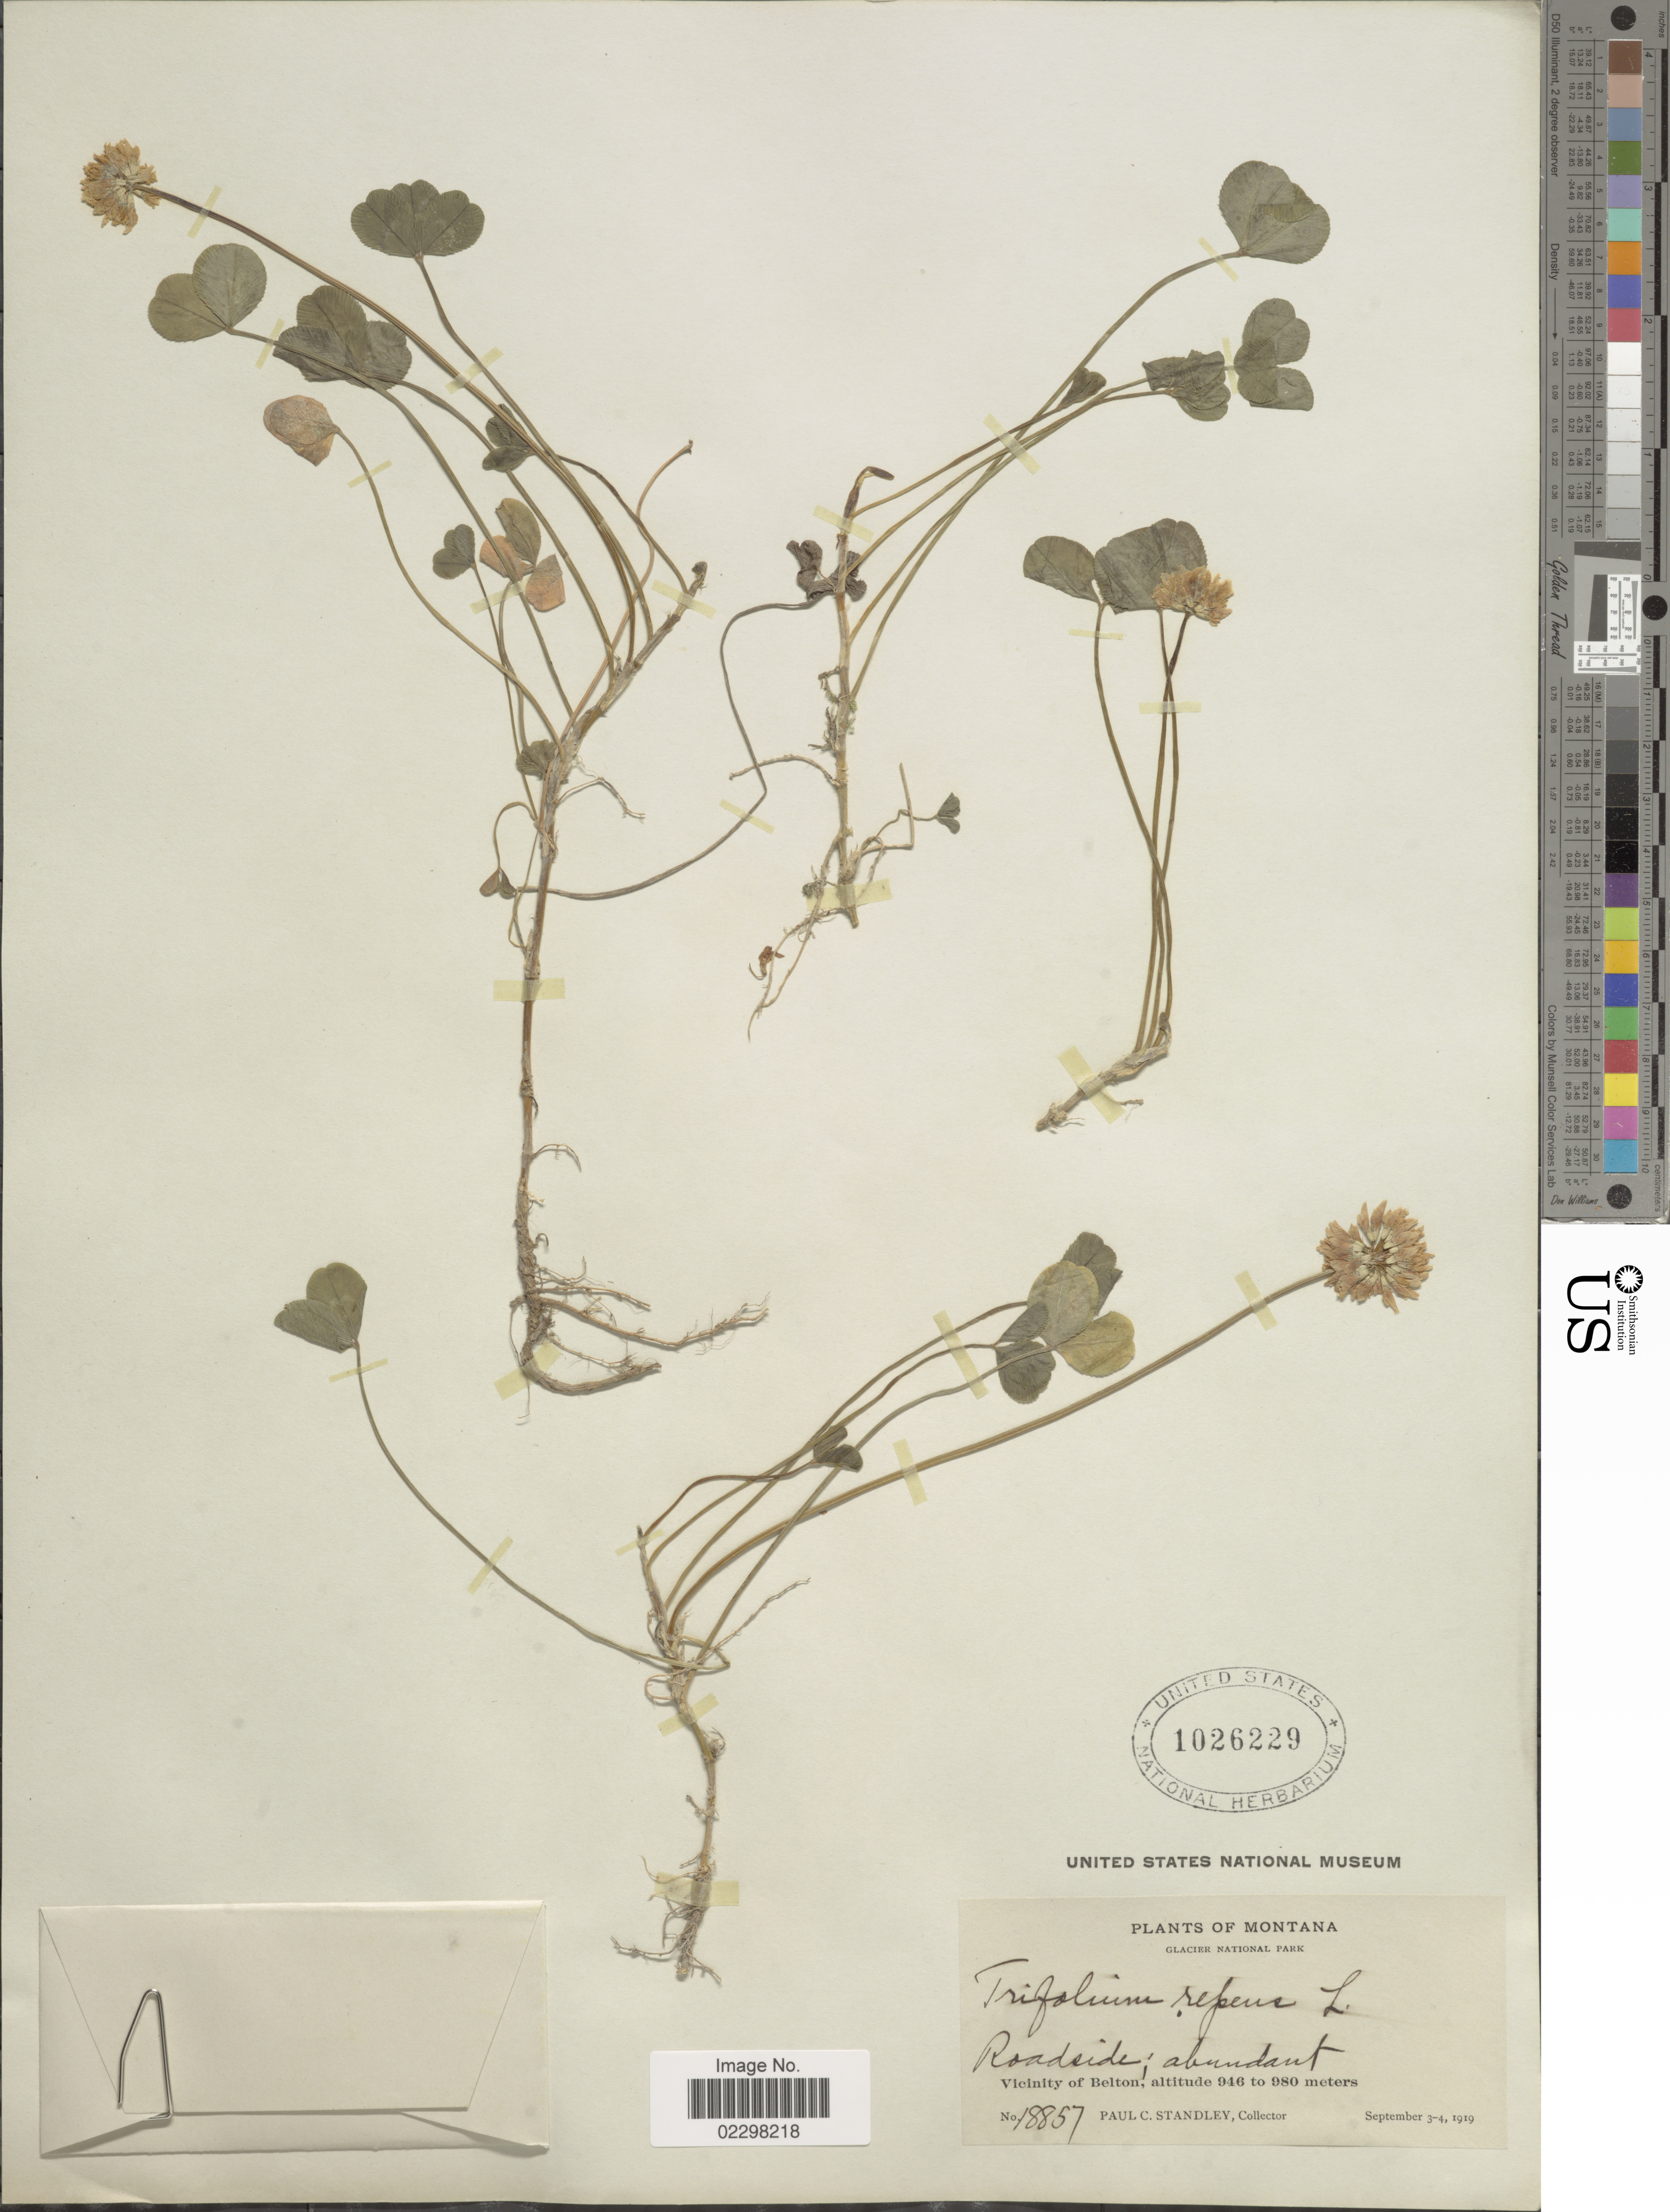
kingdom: Plantae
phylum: Tracheophyta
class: Magnoliopsida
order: Fabales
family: Fabaceae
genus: Trifolium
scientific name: Trifolium repens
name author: L.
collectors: P. C. Standley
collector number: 18857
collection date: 1919-09-03/1919-09-04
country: United States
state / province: Montana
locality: Glacier National Park, roadside, vicinity of Belton.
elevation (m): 946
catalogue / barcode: US 1026229